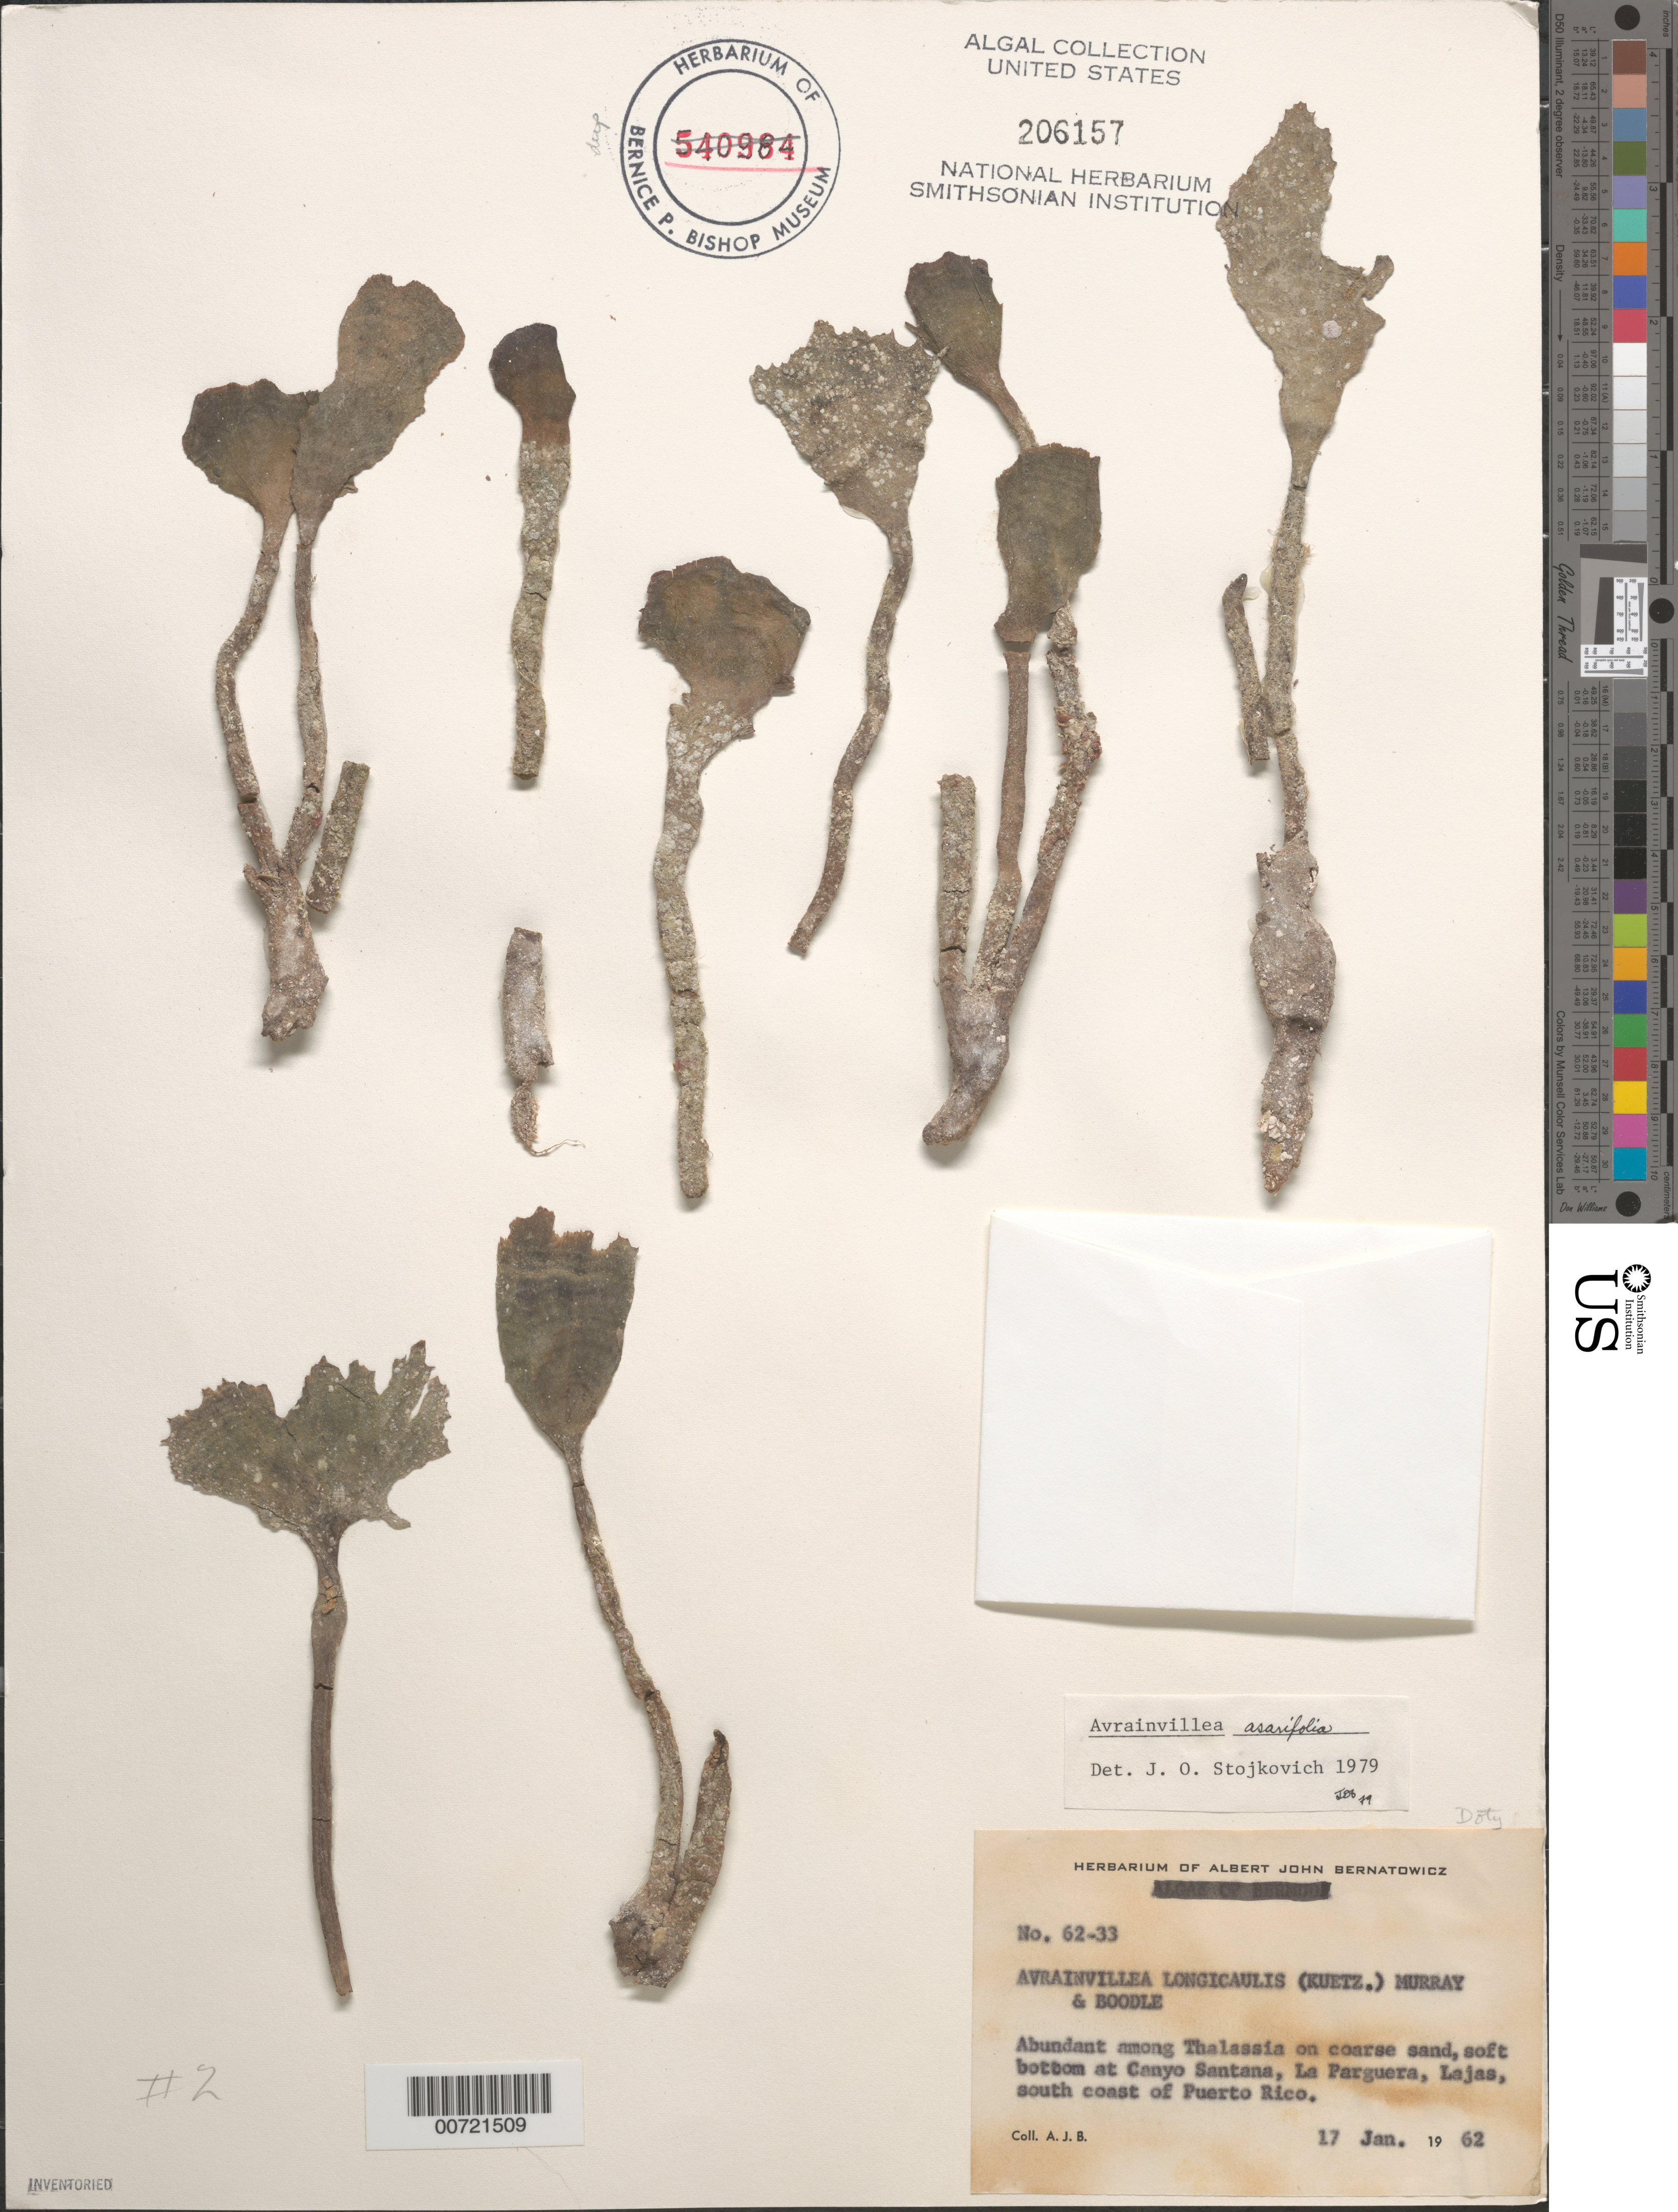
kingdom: Plantae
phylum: Chlorophyta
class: Ulvophyceae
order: Bryopsidales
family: Dichotomosiphonaceae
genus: Avrainvillea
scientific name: Avrainvillea asarifolia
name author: Børgesen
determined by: Stojkovich, J. O.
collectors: A. Bernatowicz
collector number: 62-33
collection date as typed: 17 Jan 1962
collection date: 1962-01-17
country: Puerto Rico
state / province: Lajas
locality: La Parguera, Canyo Santana,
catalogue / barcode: US 206157